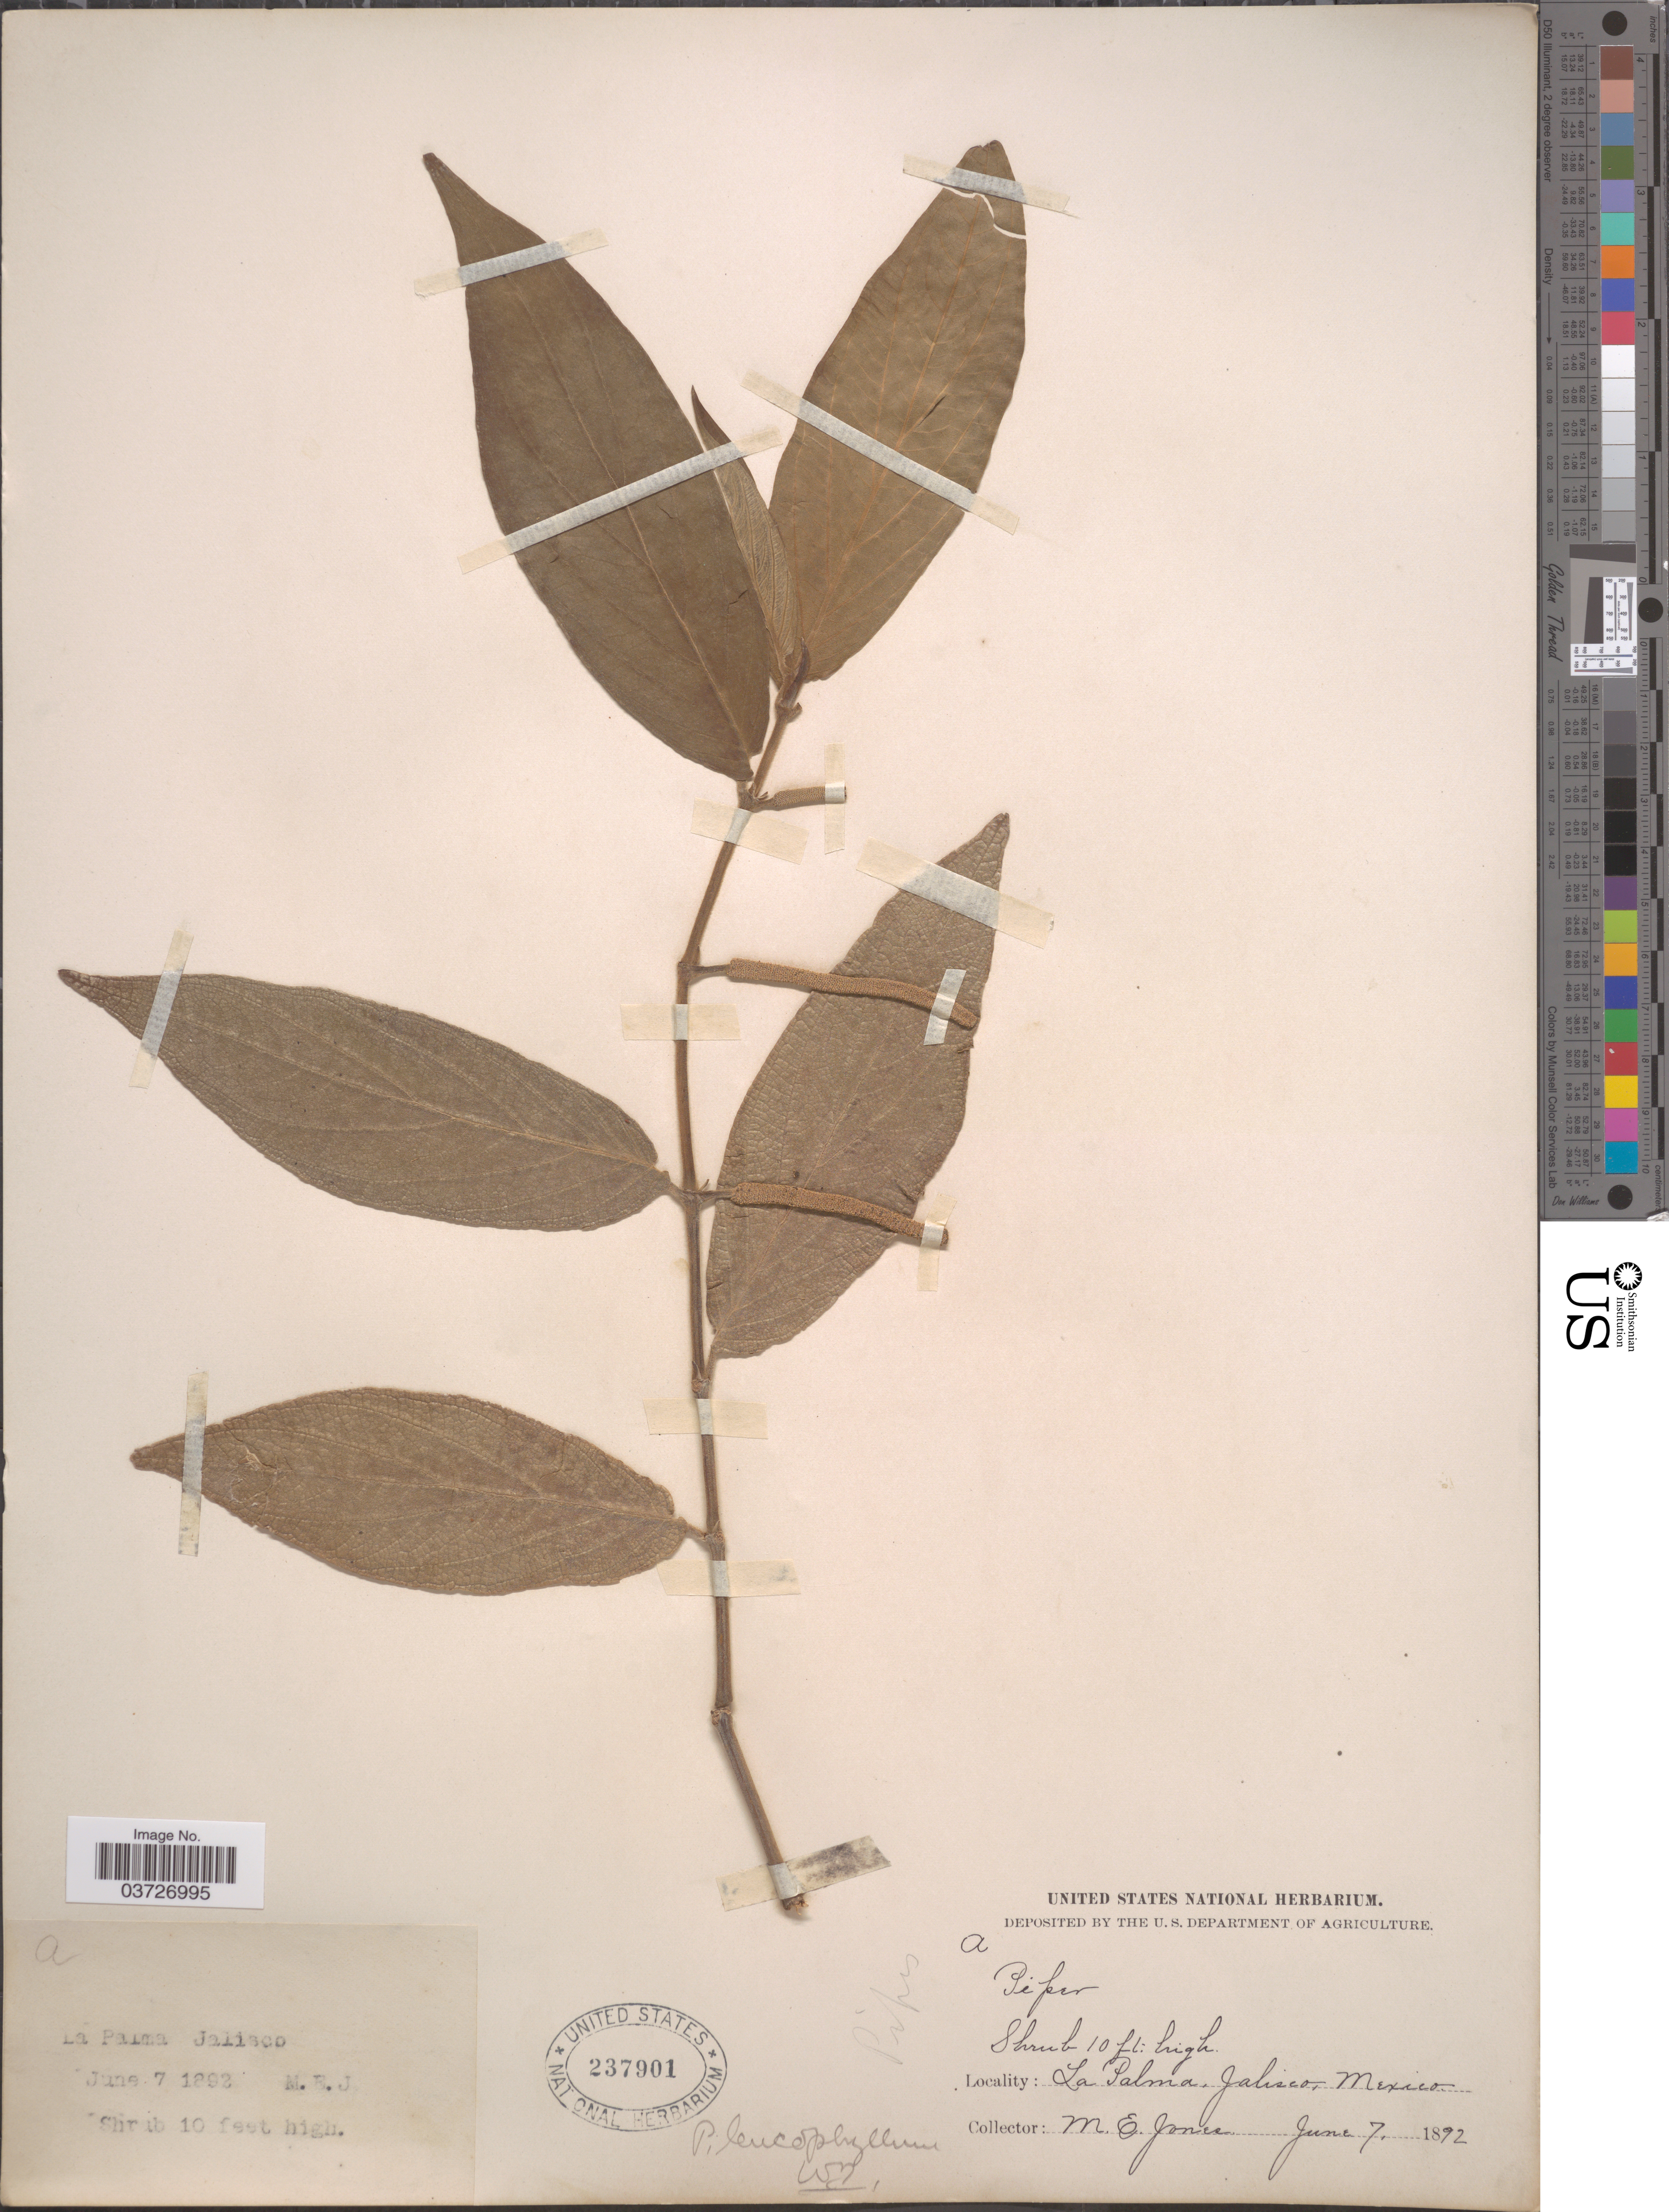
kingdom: Plantae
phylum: Tracheophyta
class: Magnoliopsida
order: Piperales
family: Piperaceae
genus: Piper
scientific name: Piper leucophyllum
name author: (Miq.) C. DC.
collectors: M. E. Jones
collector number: A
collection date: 1892-06-07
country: Mexico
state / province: Jalisco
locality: La Palma.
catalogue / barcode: US 237901